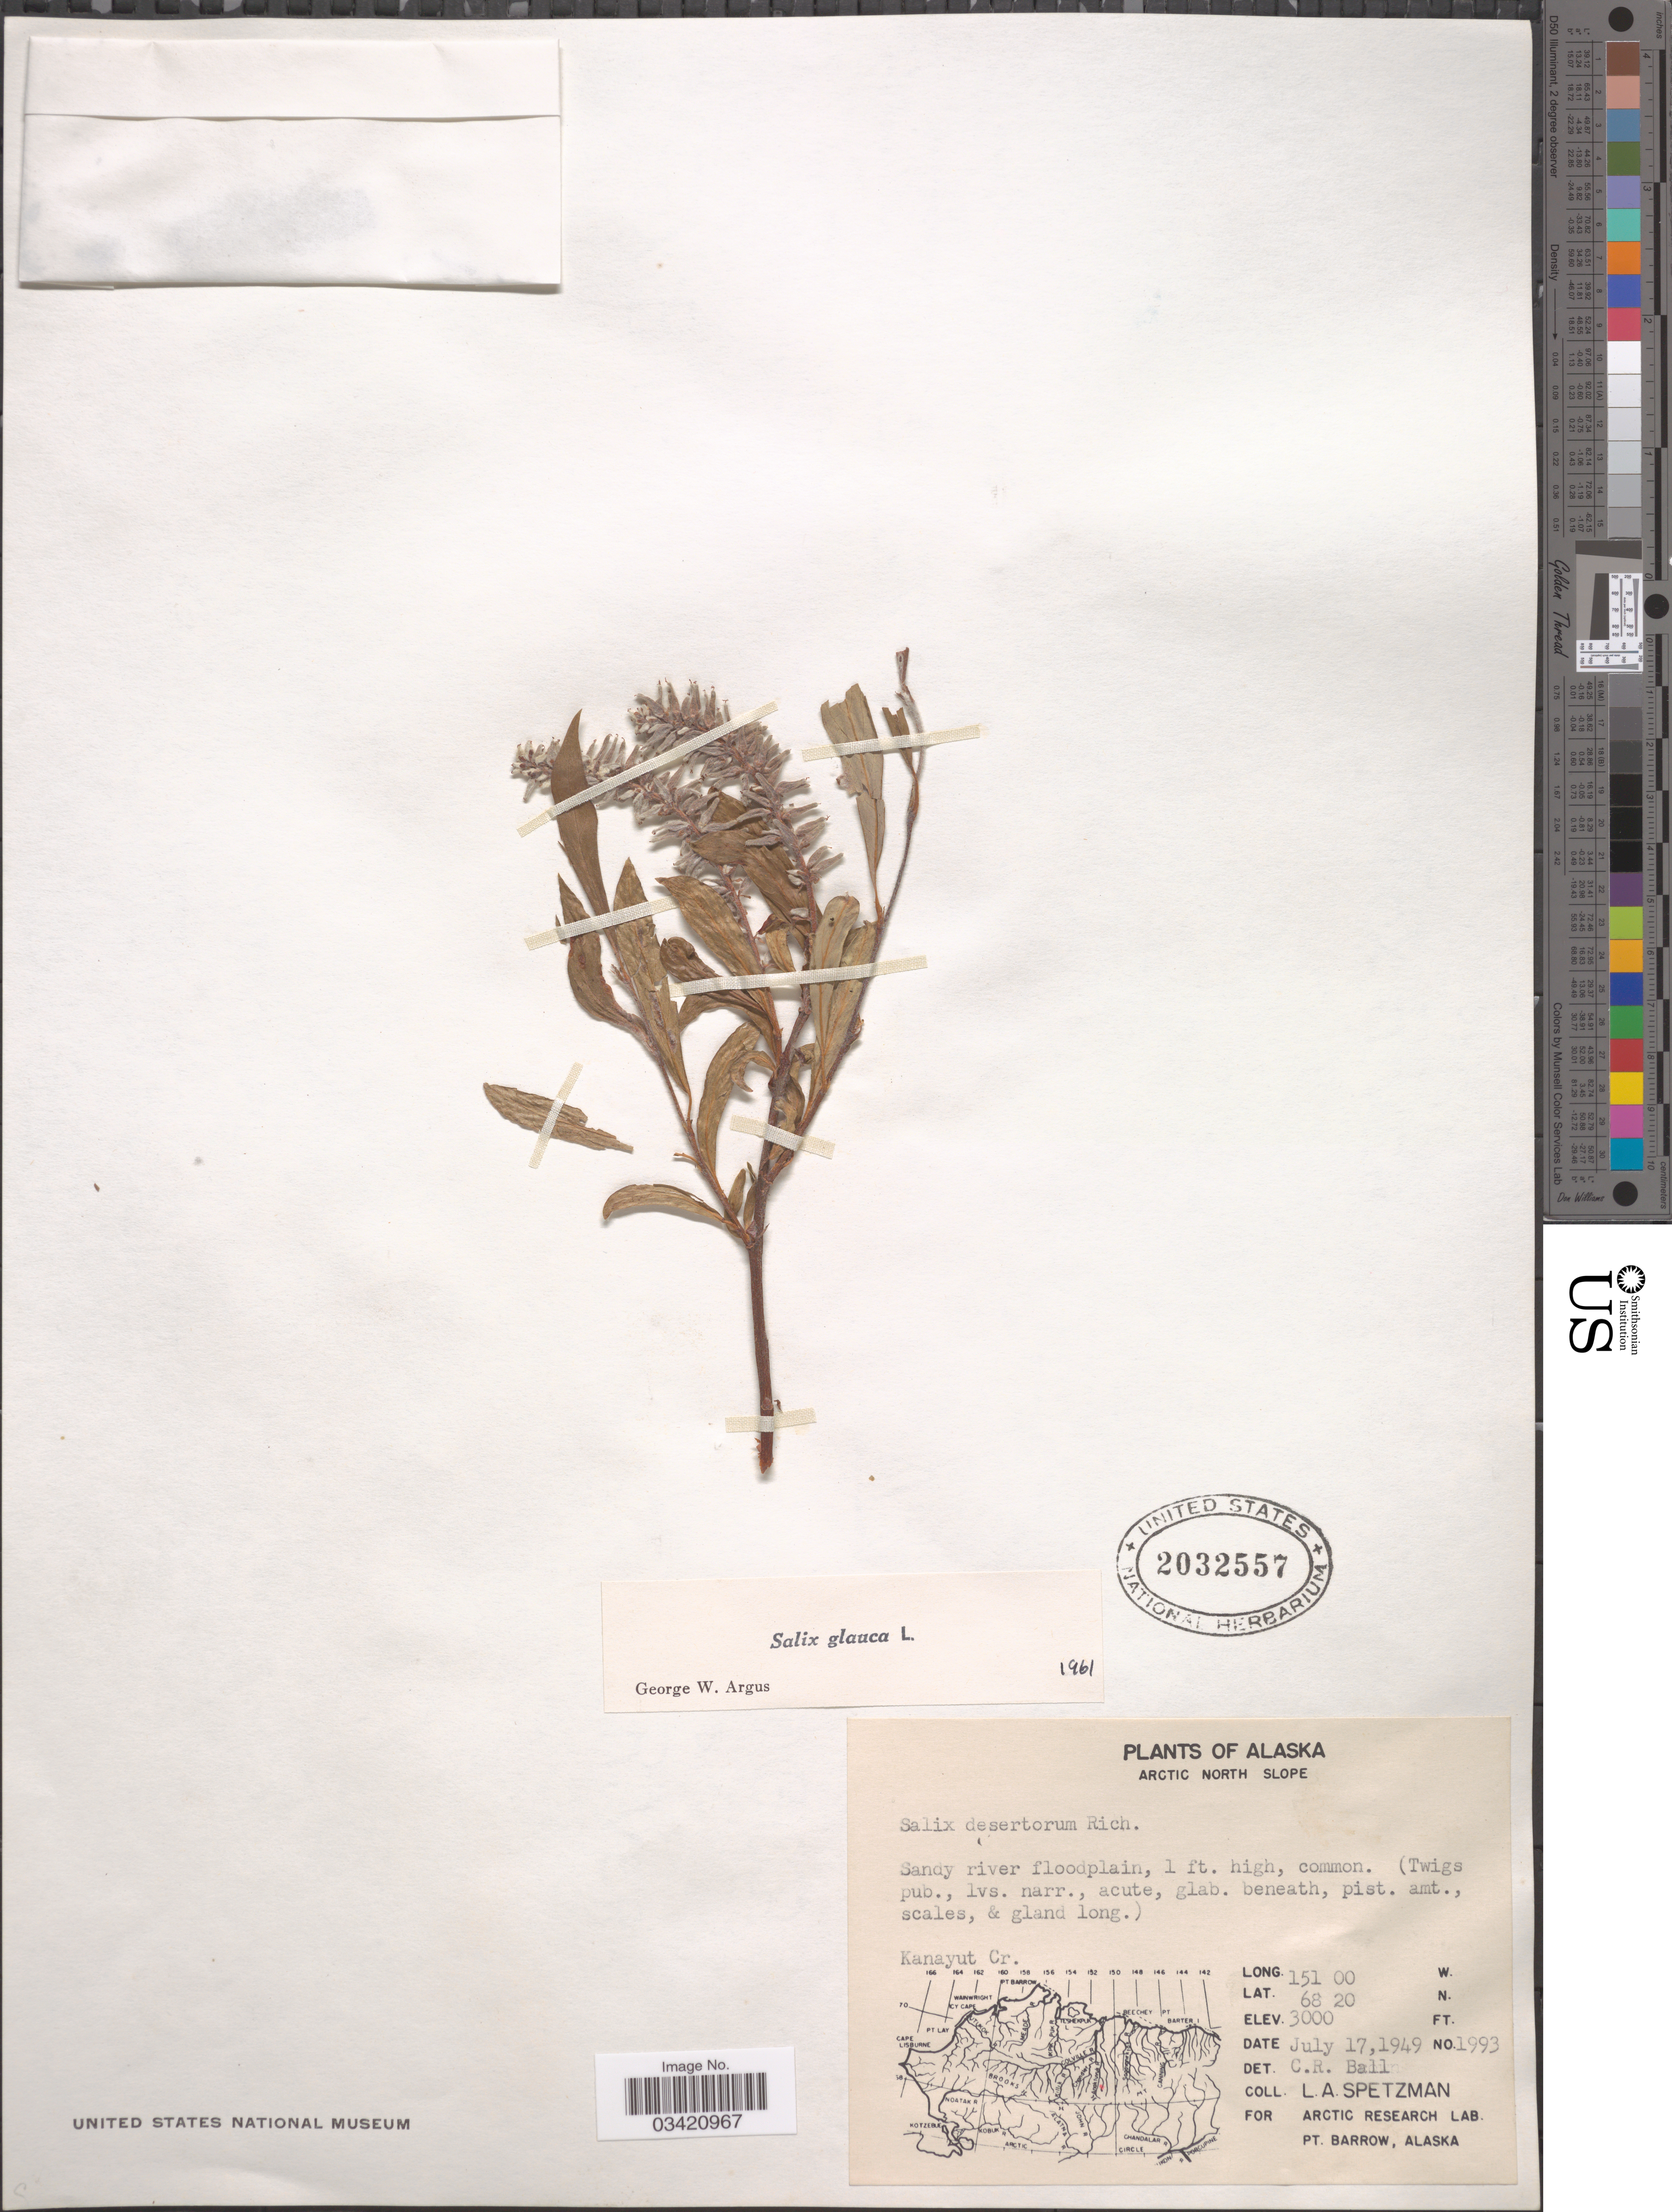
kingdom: Plantae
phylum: Tracheophyta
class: Magnoliopsida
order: Malpighiales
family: Salicaceae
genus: Salix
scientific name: Salix glauca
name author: L.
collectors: L. Spetzman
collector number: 1993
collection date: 1949-07-17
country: United States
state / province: Alaska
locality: Arctic North Slope. Kanayut Cr.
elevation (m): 914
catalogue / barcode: US 2032557